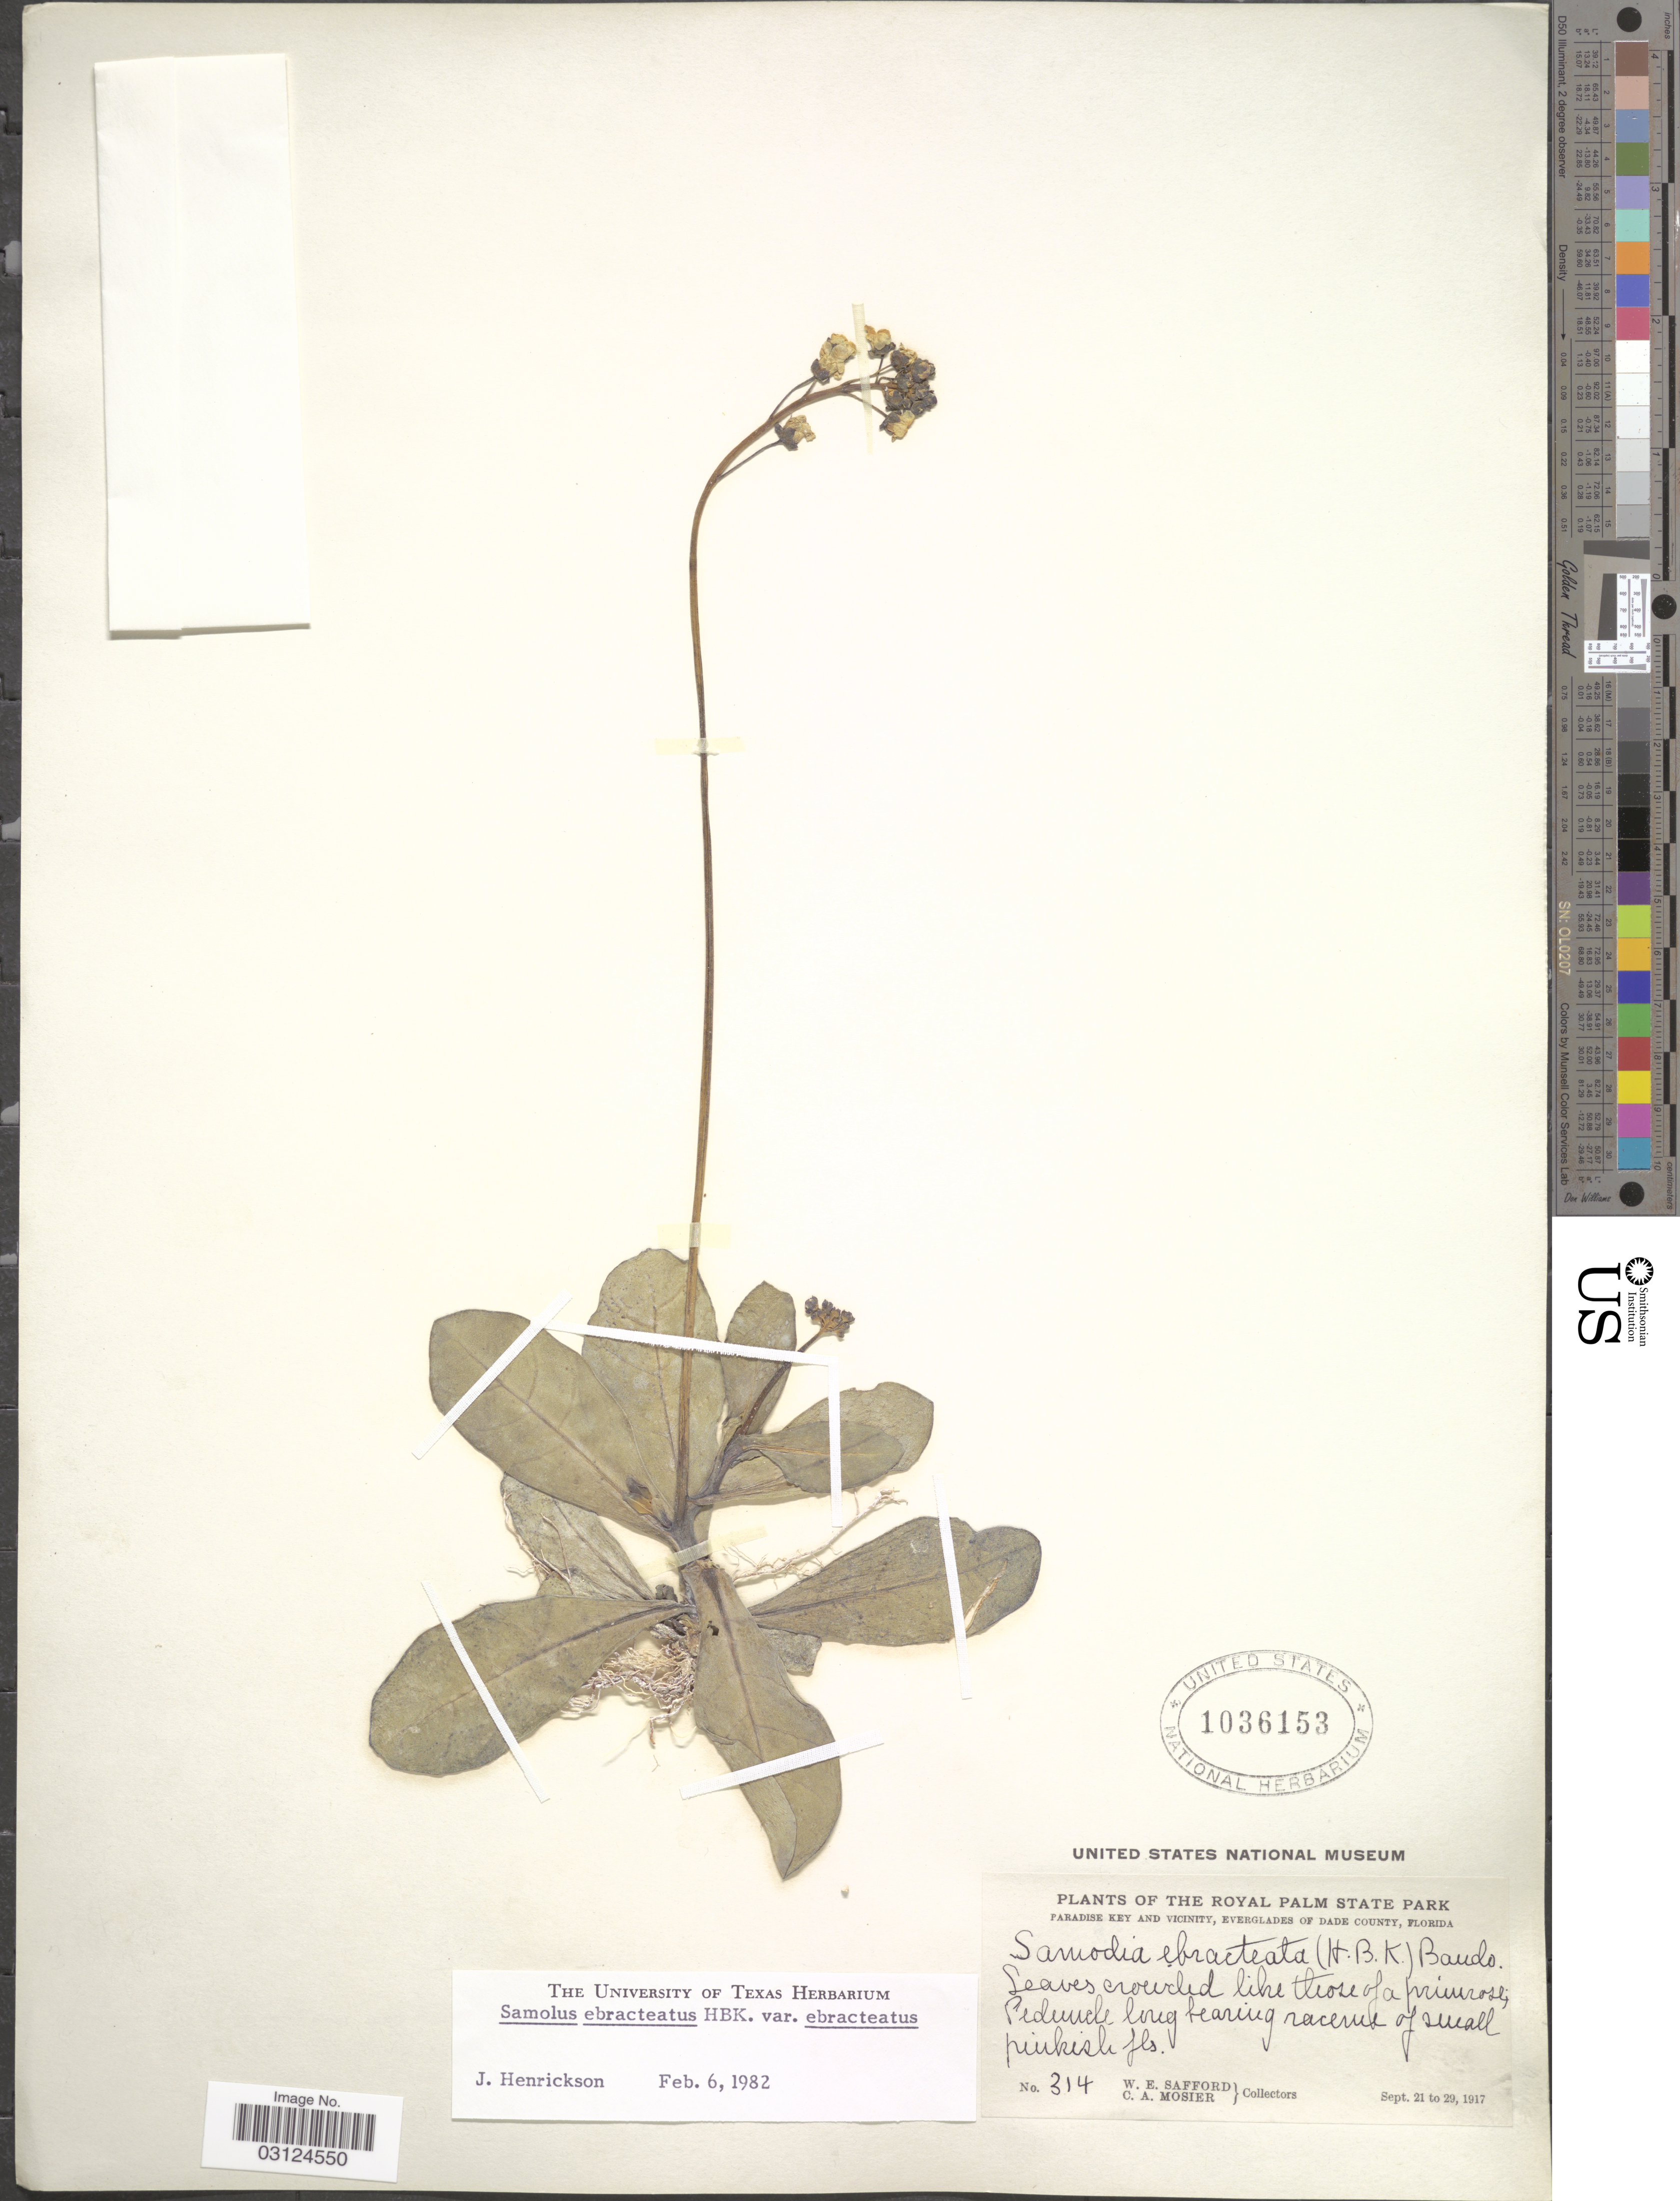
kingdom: Plantae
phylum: Tracheophyta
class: Magnoliopsida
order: Ericales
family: Primulaceae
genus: Samolus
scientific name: Samolus ebracteatus subsp. ebracteatus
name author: Kunth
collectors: W. E. Safford & C. A. Mosier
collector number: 314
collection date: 1917-09-21/1917-09-29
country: United States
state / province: Florida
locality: The Royal Palm State Park, Paradise Key and Vicinity, Everglades of Dade County.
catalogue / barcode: US 1036153